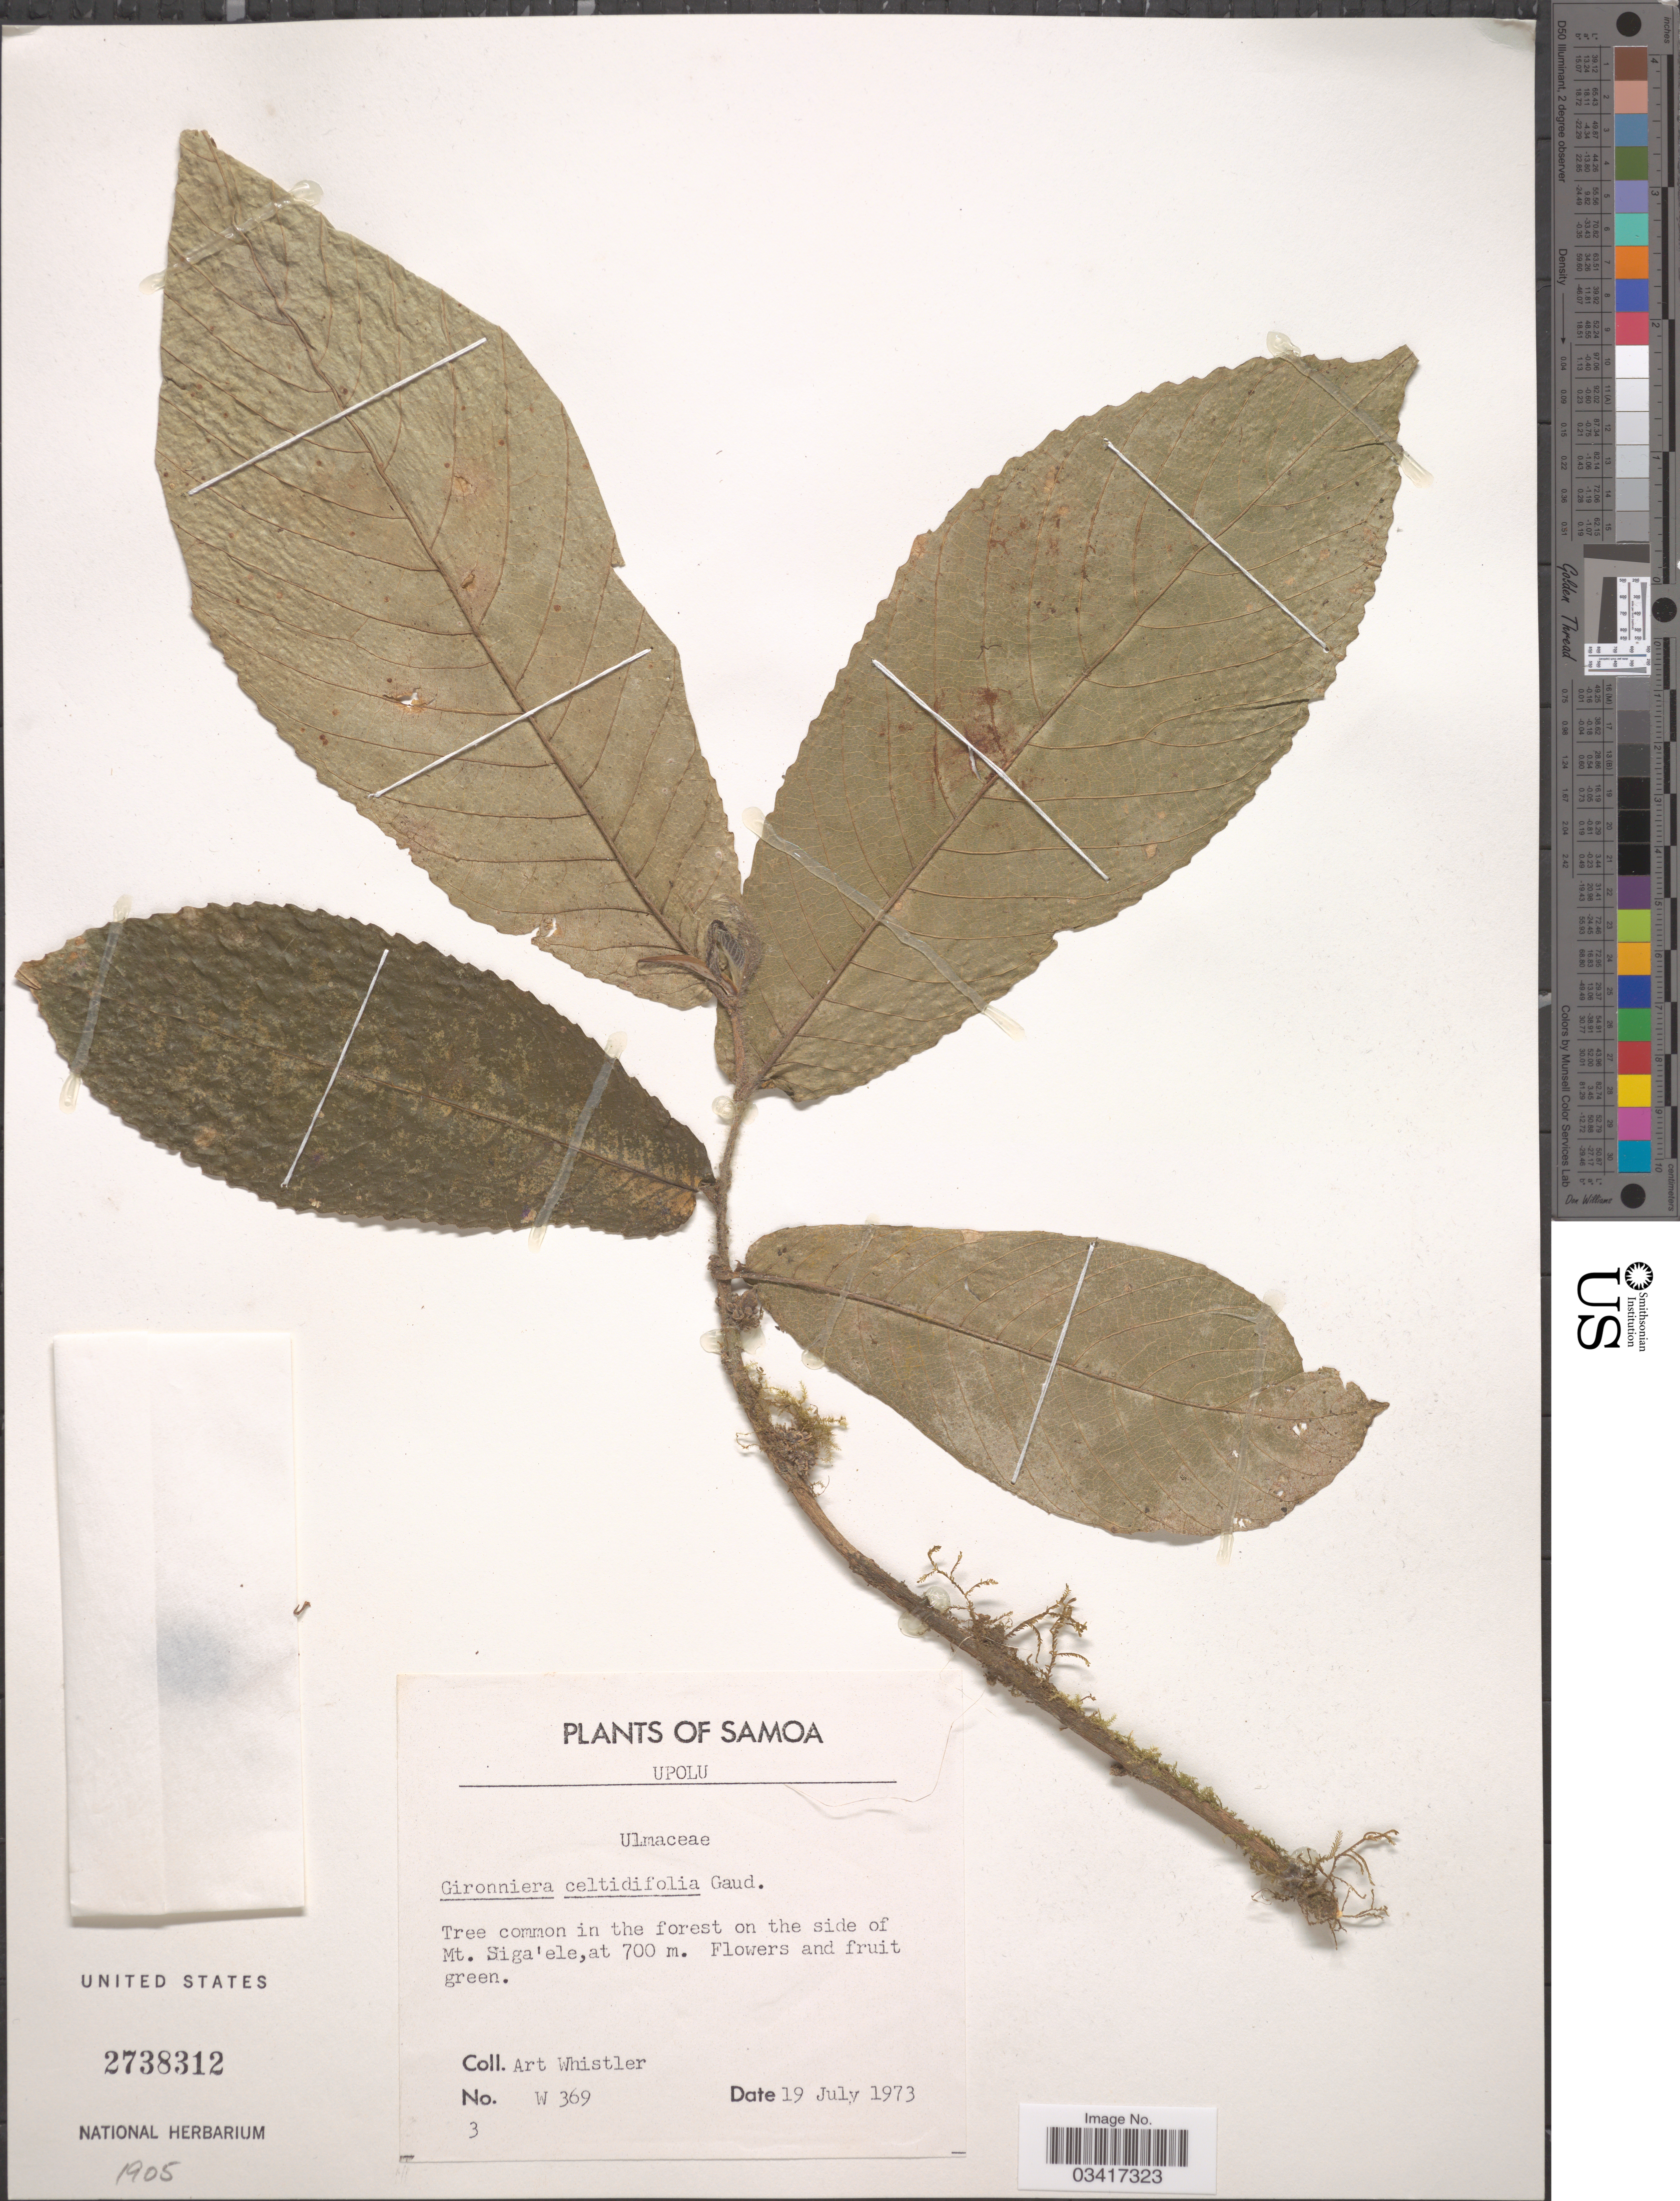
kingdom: Plantae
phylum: Tracheophyta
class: Magnoliopsida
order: Rosales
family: Cannabaceae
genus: Gironniera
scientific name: Gironniera celtidifolia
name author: Gaudich.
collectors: A. Whistler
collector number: W369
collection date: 1973-07-19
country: Samoa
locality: Upolu. Tree common in the forest on the side of Mt. Siga'ele.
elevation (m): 700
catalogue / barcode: US 2738312